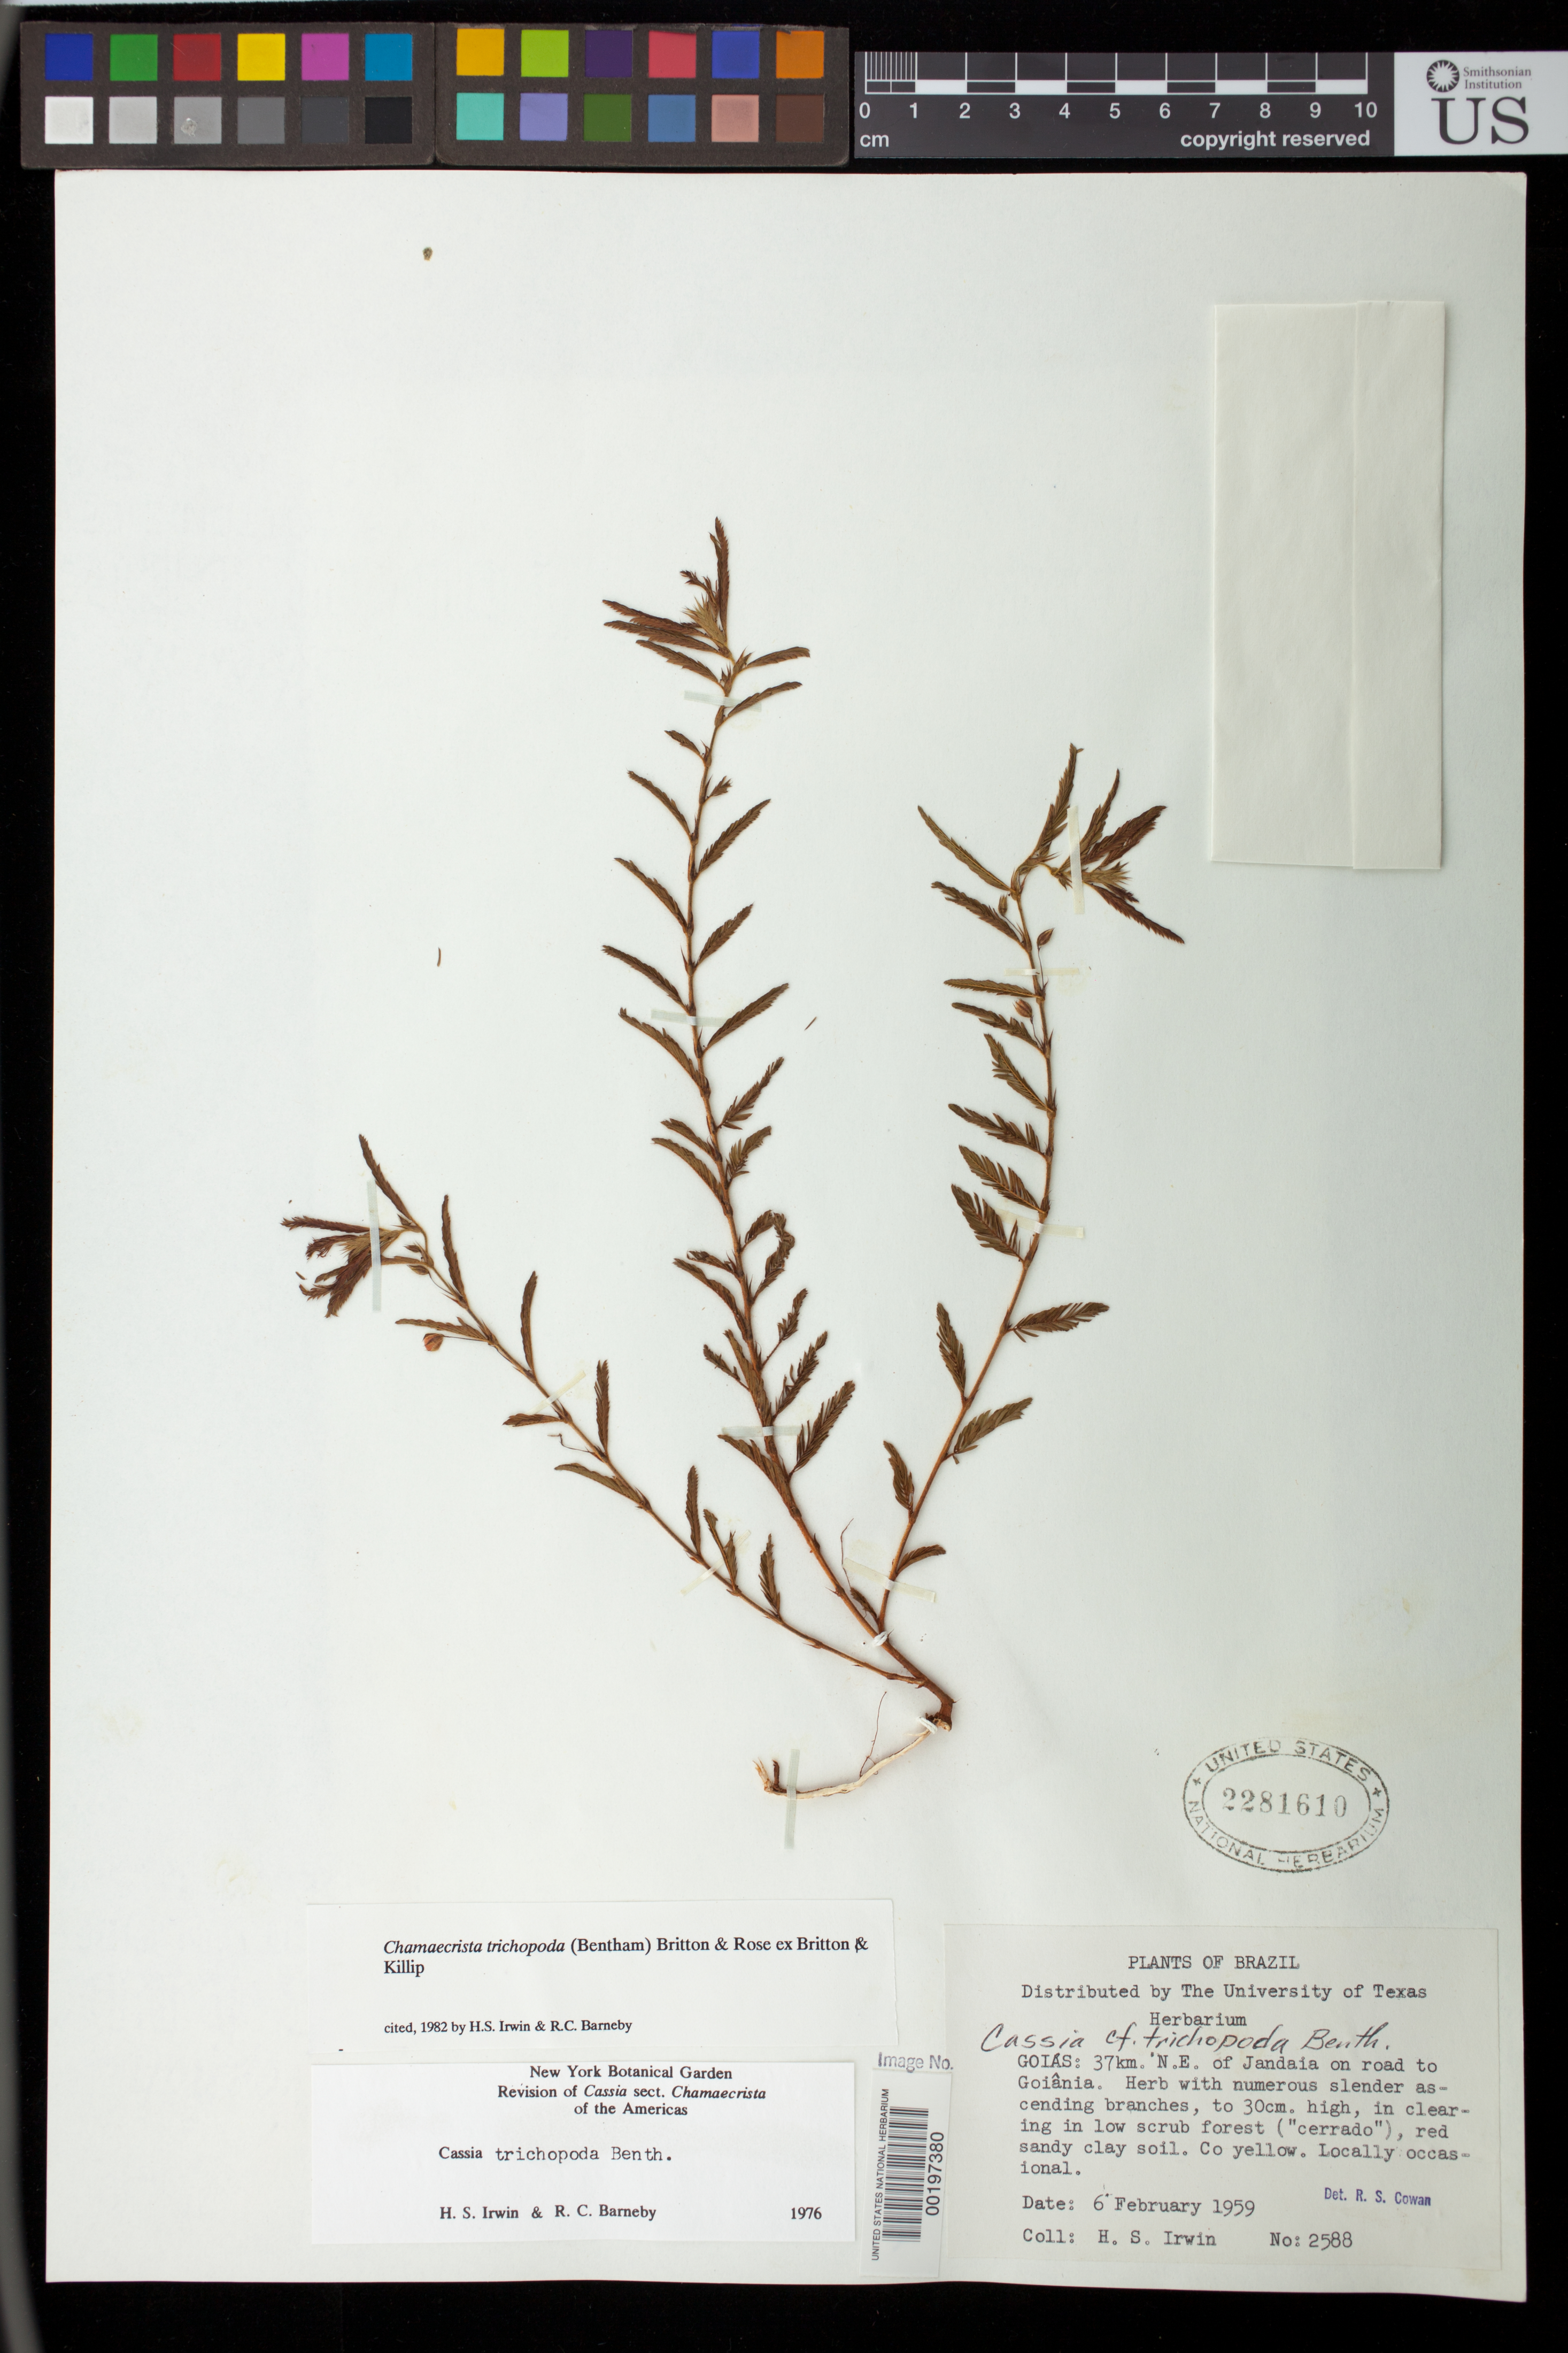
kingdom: Plantae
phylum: Tracheophyta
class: Magnoliopsida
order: Fabales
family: Fabaceae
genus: Chamaecrista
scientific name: Chamaecrista trichopoda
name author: (Benth.) Britton & Rose ex Britton & Killip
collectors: H. Irwin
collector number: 2588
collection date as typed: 06 Feb 1959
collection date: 1959-02-06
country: Brazil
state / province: Goiás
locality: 37 km N.E. of Jandaia on road to Goiania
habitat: In clearing in low scrub forest ("cerrado"), red sandy clay soil.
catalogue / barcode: US 2281610